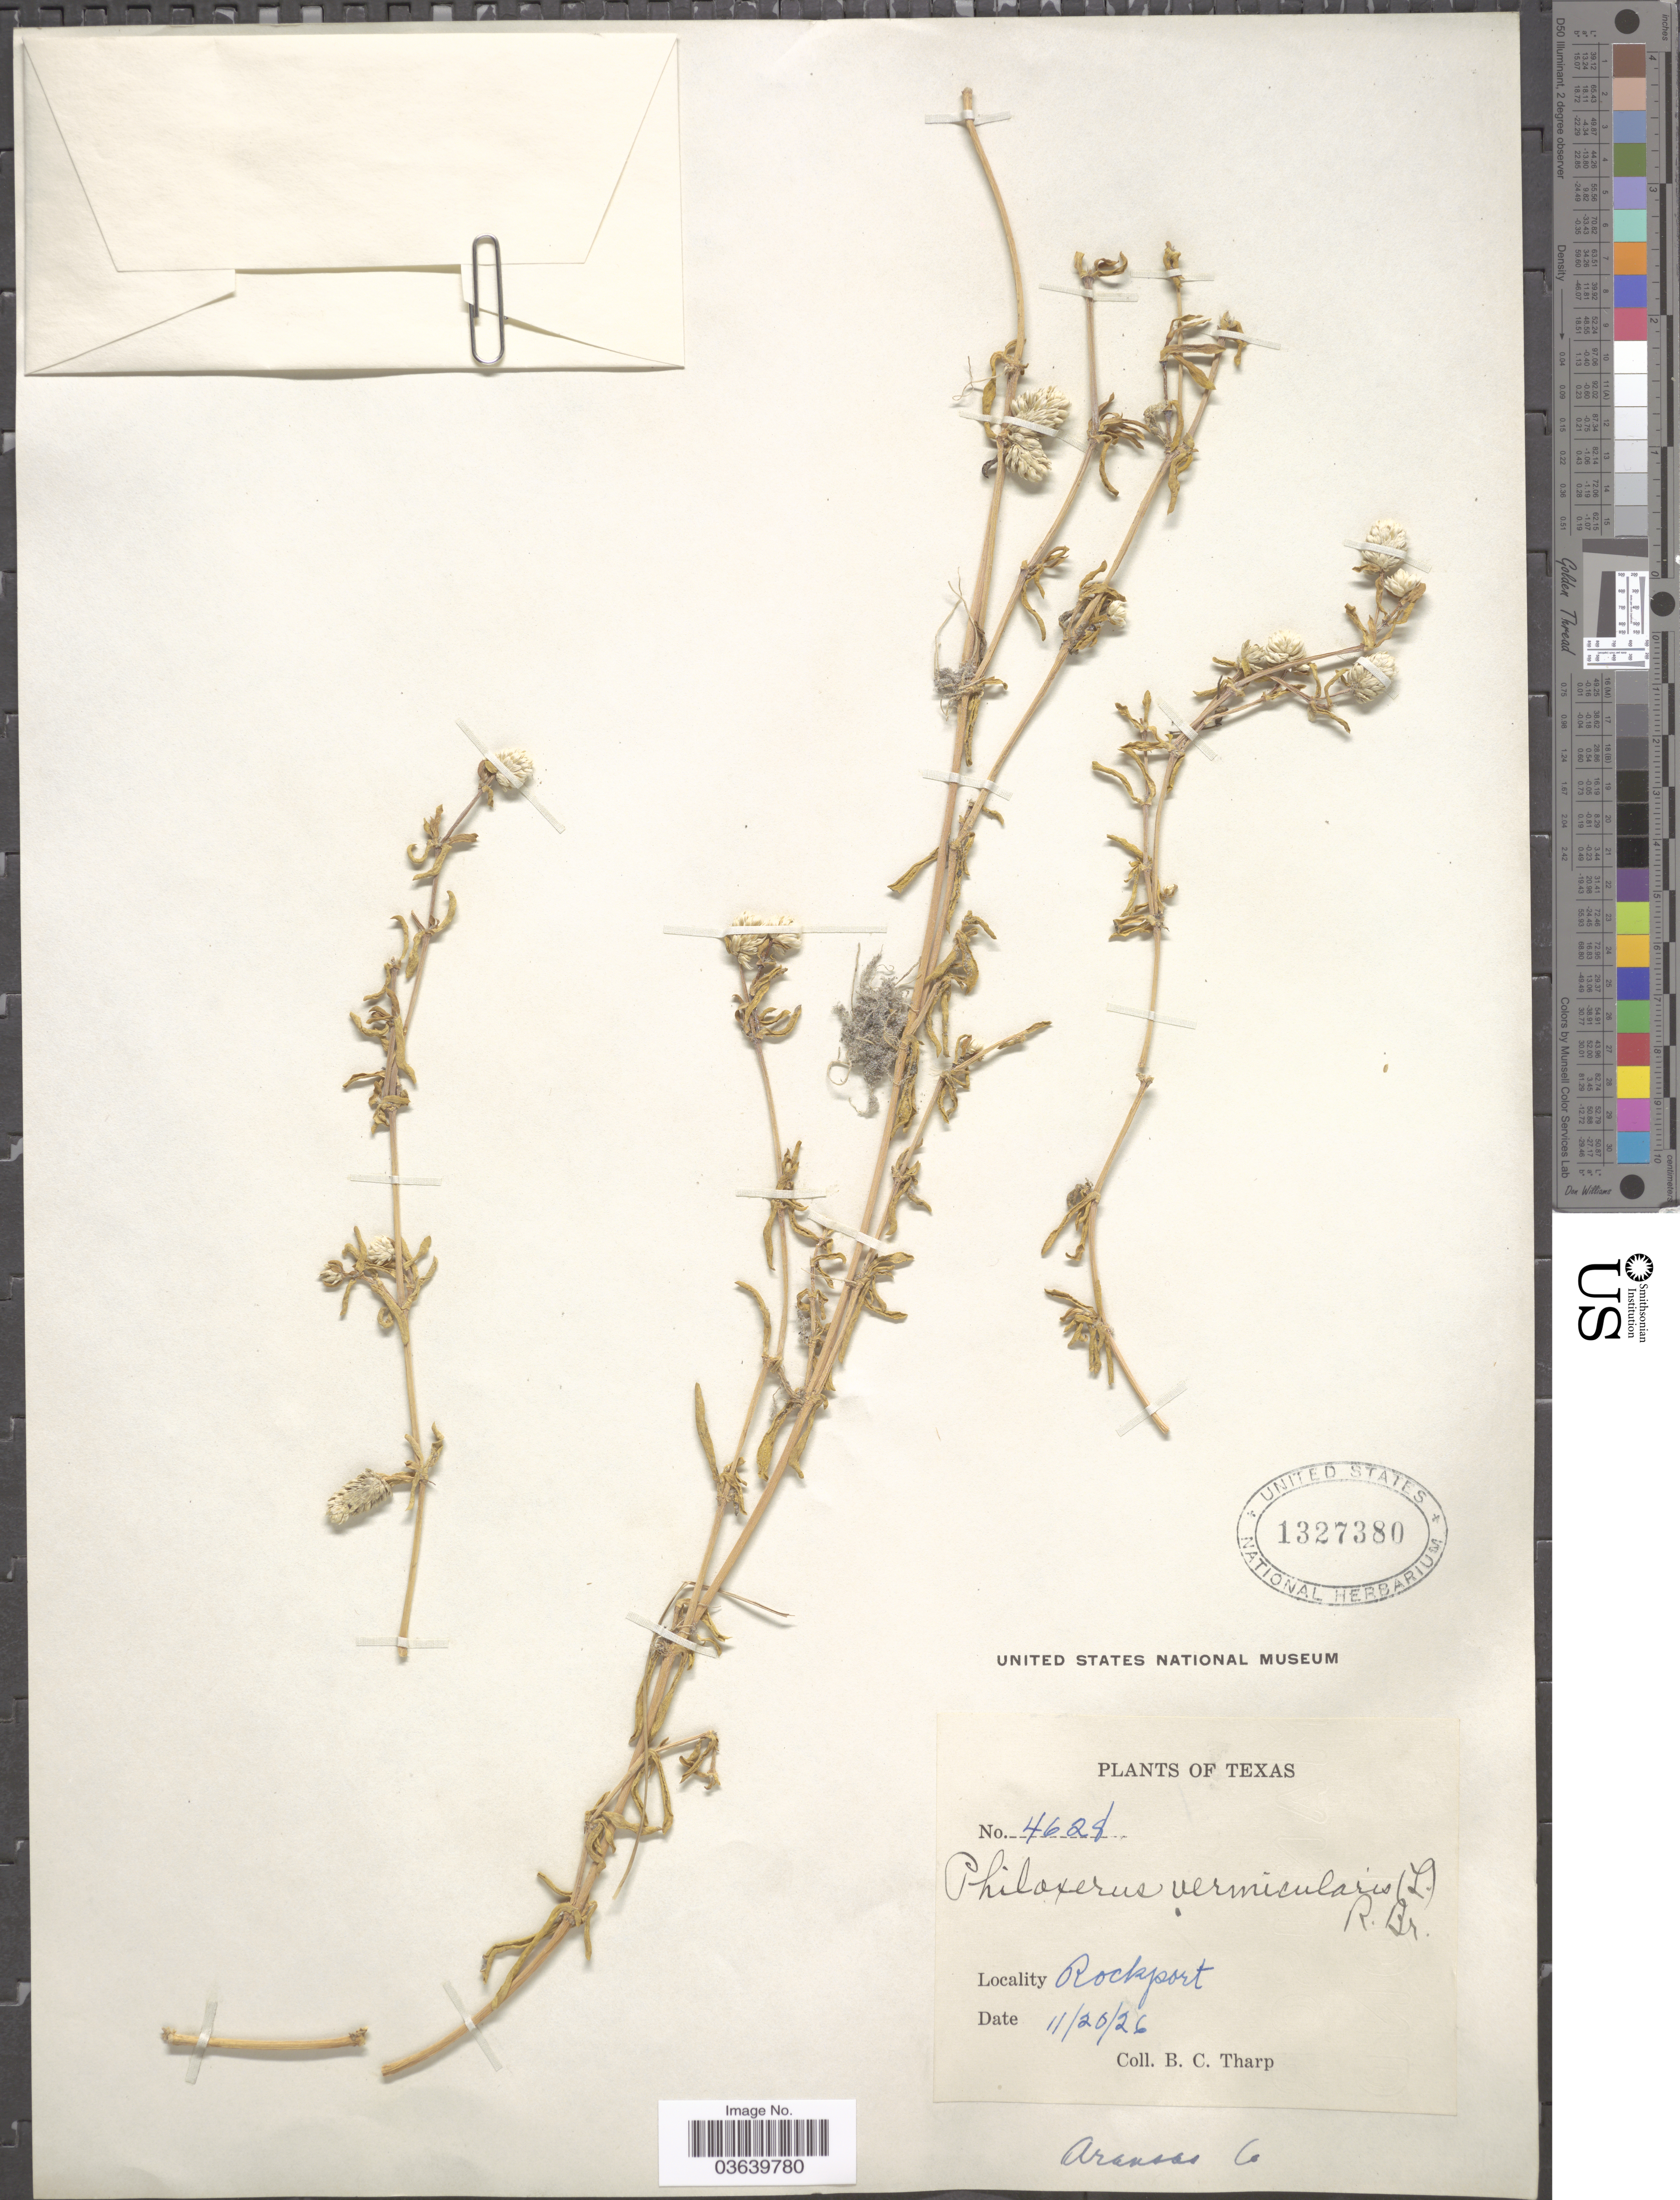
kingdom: Plantae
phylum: Tracheophyta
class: Magnoliopsida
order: Caryophyllales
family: Amaranthaceae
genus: Gomphrena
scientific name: Gomphrena vermicularis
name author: L.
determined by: Strong, Mark T., (BOT), Smithsonian Institution - National Museum of Natural History (UNITED STATES)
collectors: B. C. Tharp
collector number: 4628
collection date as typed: Transcribed d/m/y: 20/11/26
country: United States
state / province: Texas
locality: Rockport, Aransas Co.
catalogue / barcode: US 1327380